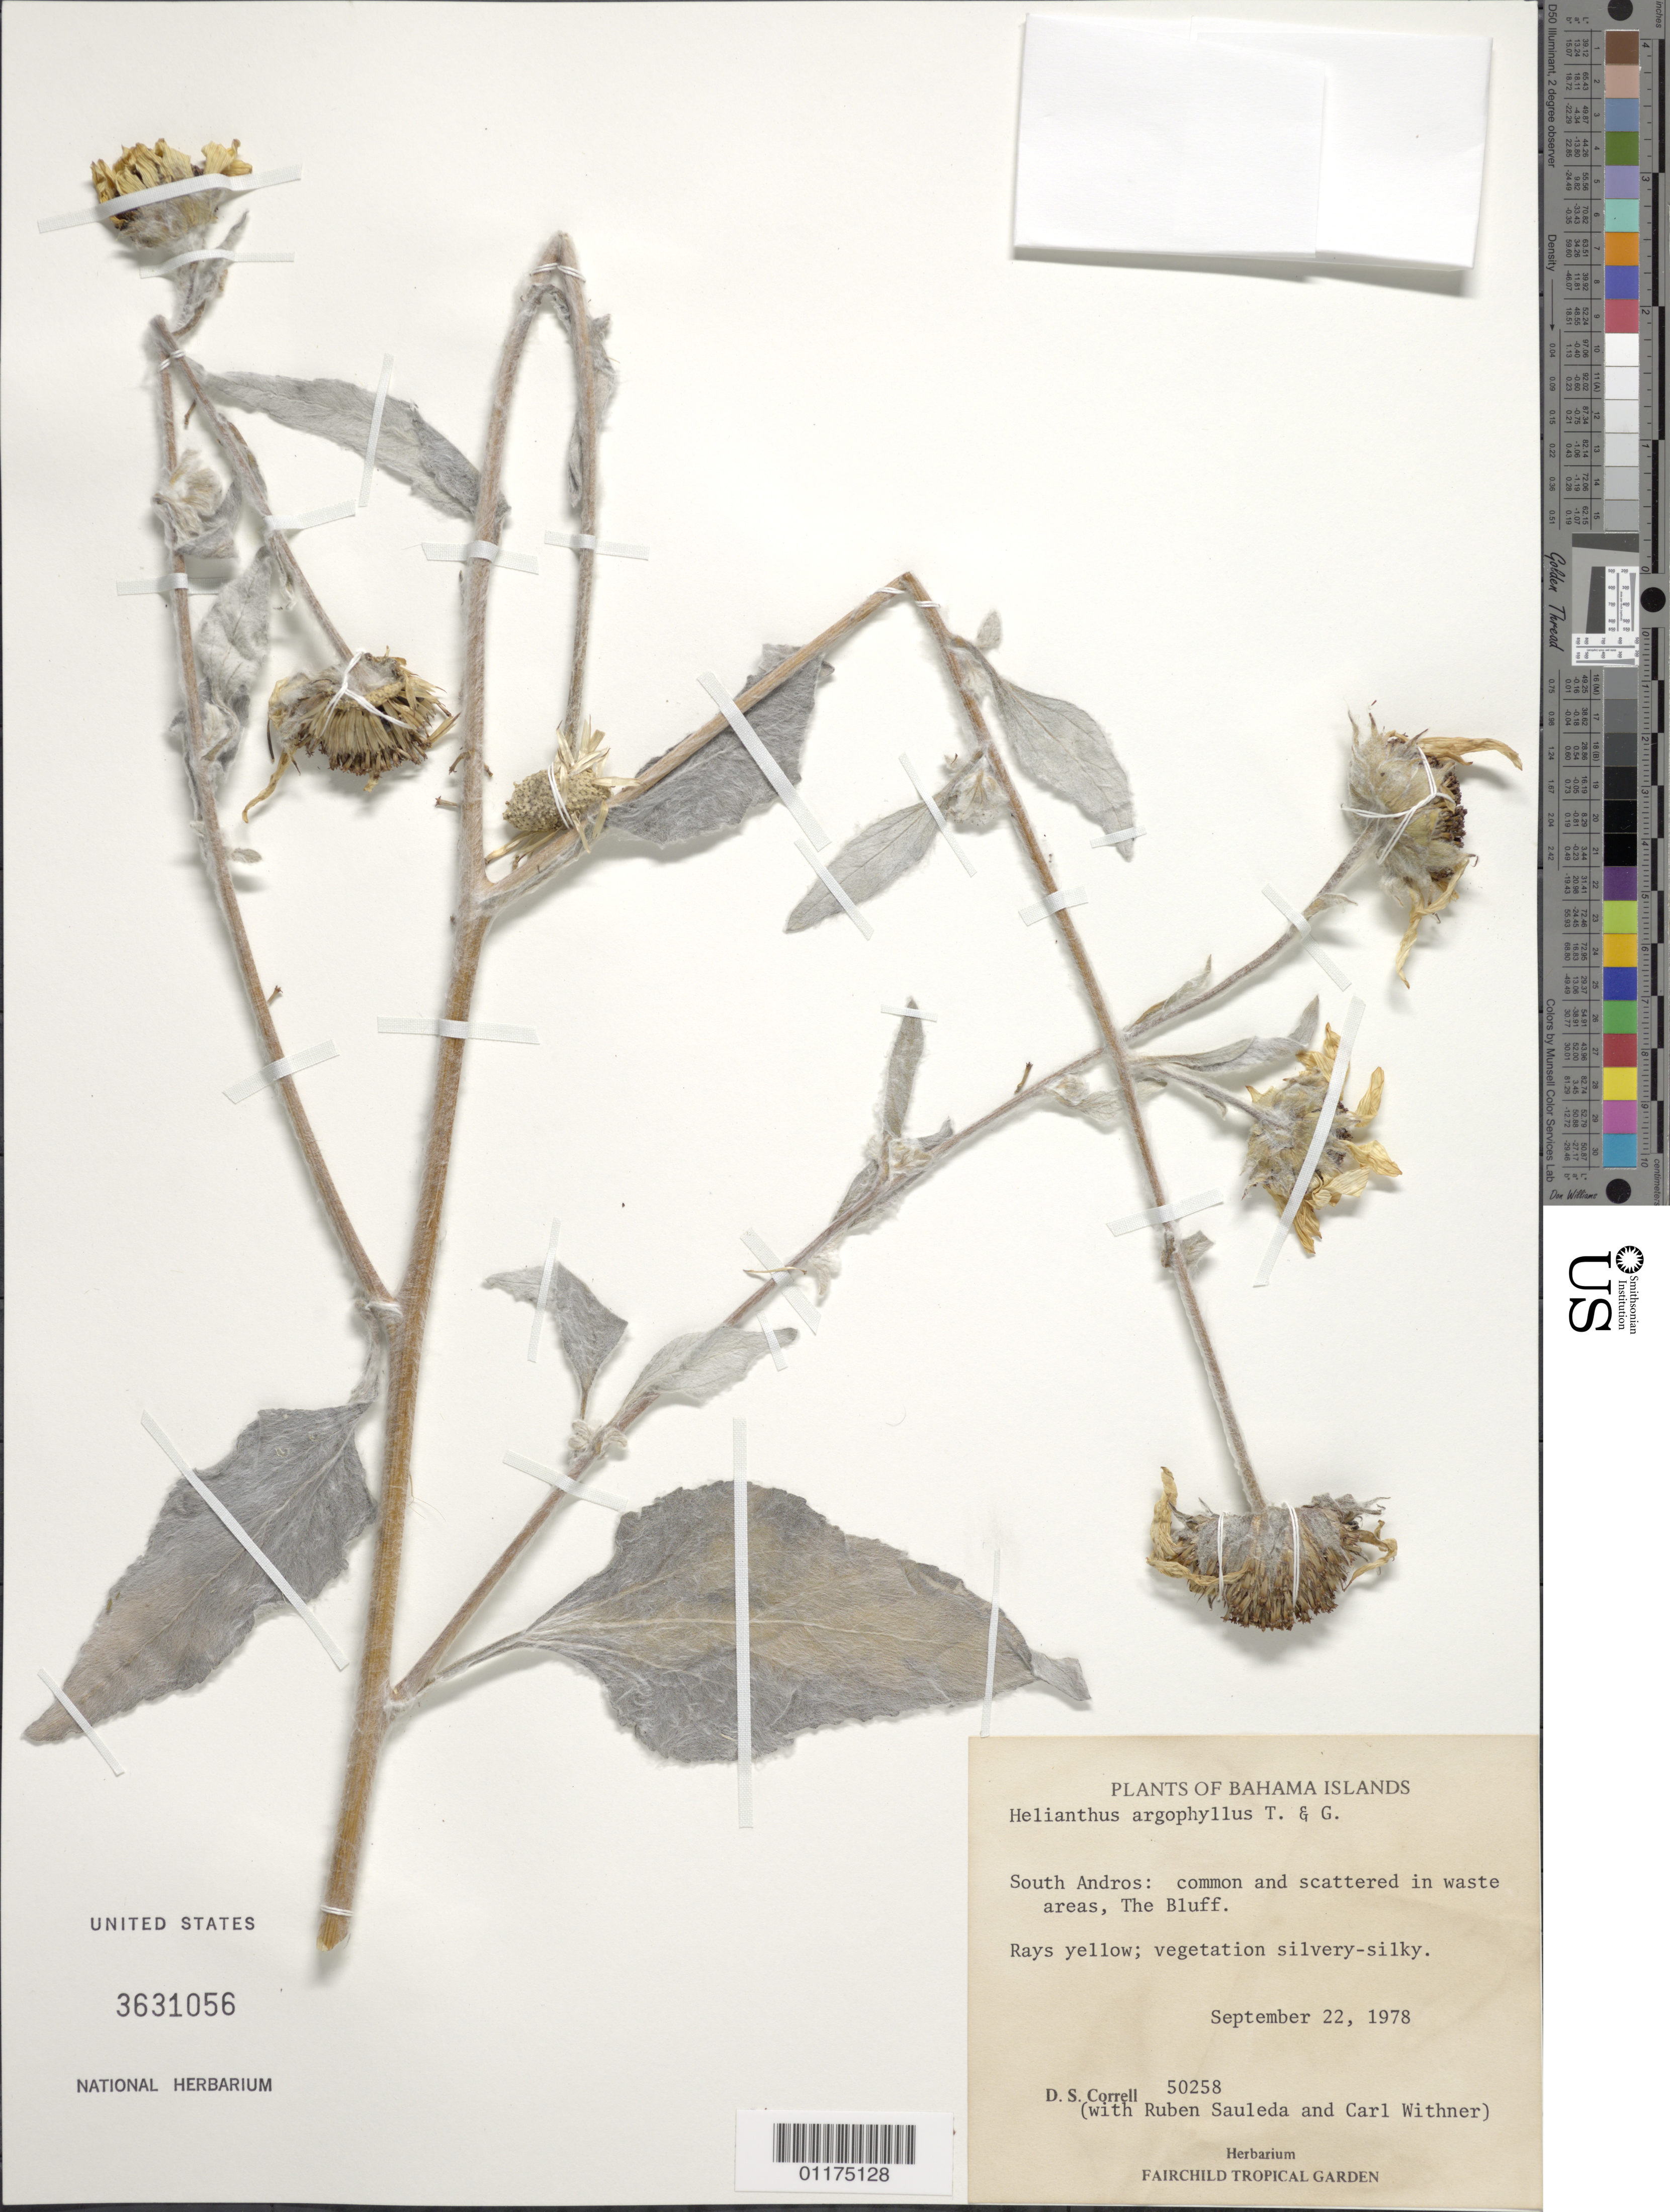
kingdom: Plantae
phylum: Tracheophyta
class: Magnoliopsida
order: Asterales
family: Asteraceae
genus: Helianthus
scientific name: Helianthus argophyllus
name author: Torr. & A. Gray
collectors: D. S. Correll, R. Sauleda & C. L. Withner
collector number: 50258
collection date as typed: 21 Sep 1978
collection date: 1978-09-21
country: Bahamas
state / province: South Andros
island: Andros I.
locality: The Bluff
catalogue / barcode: US 3631056